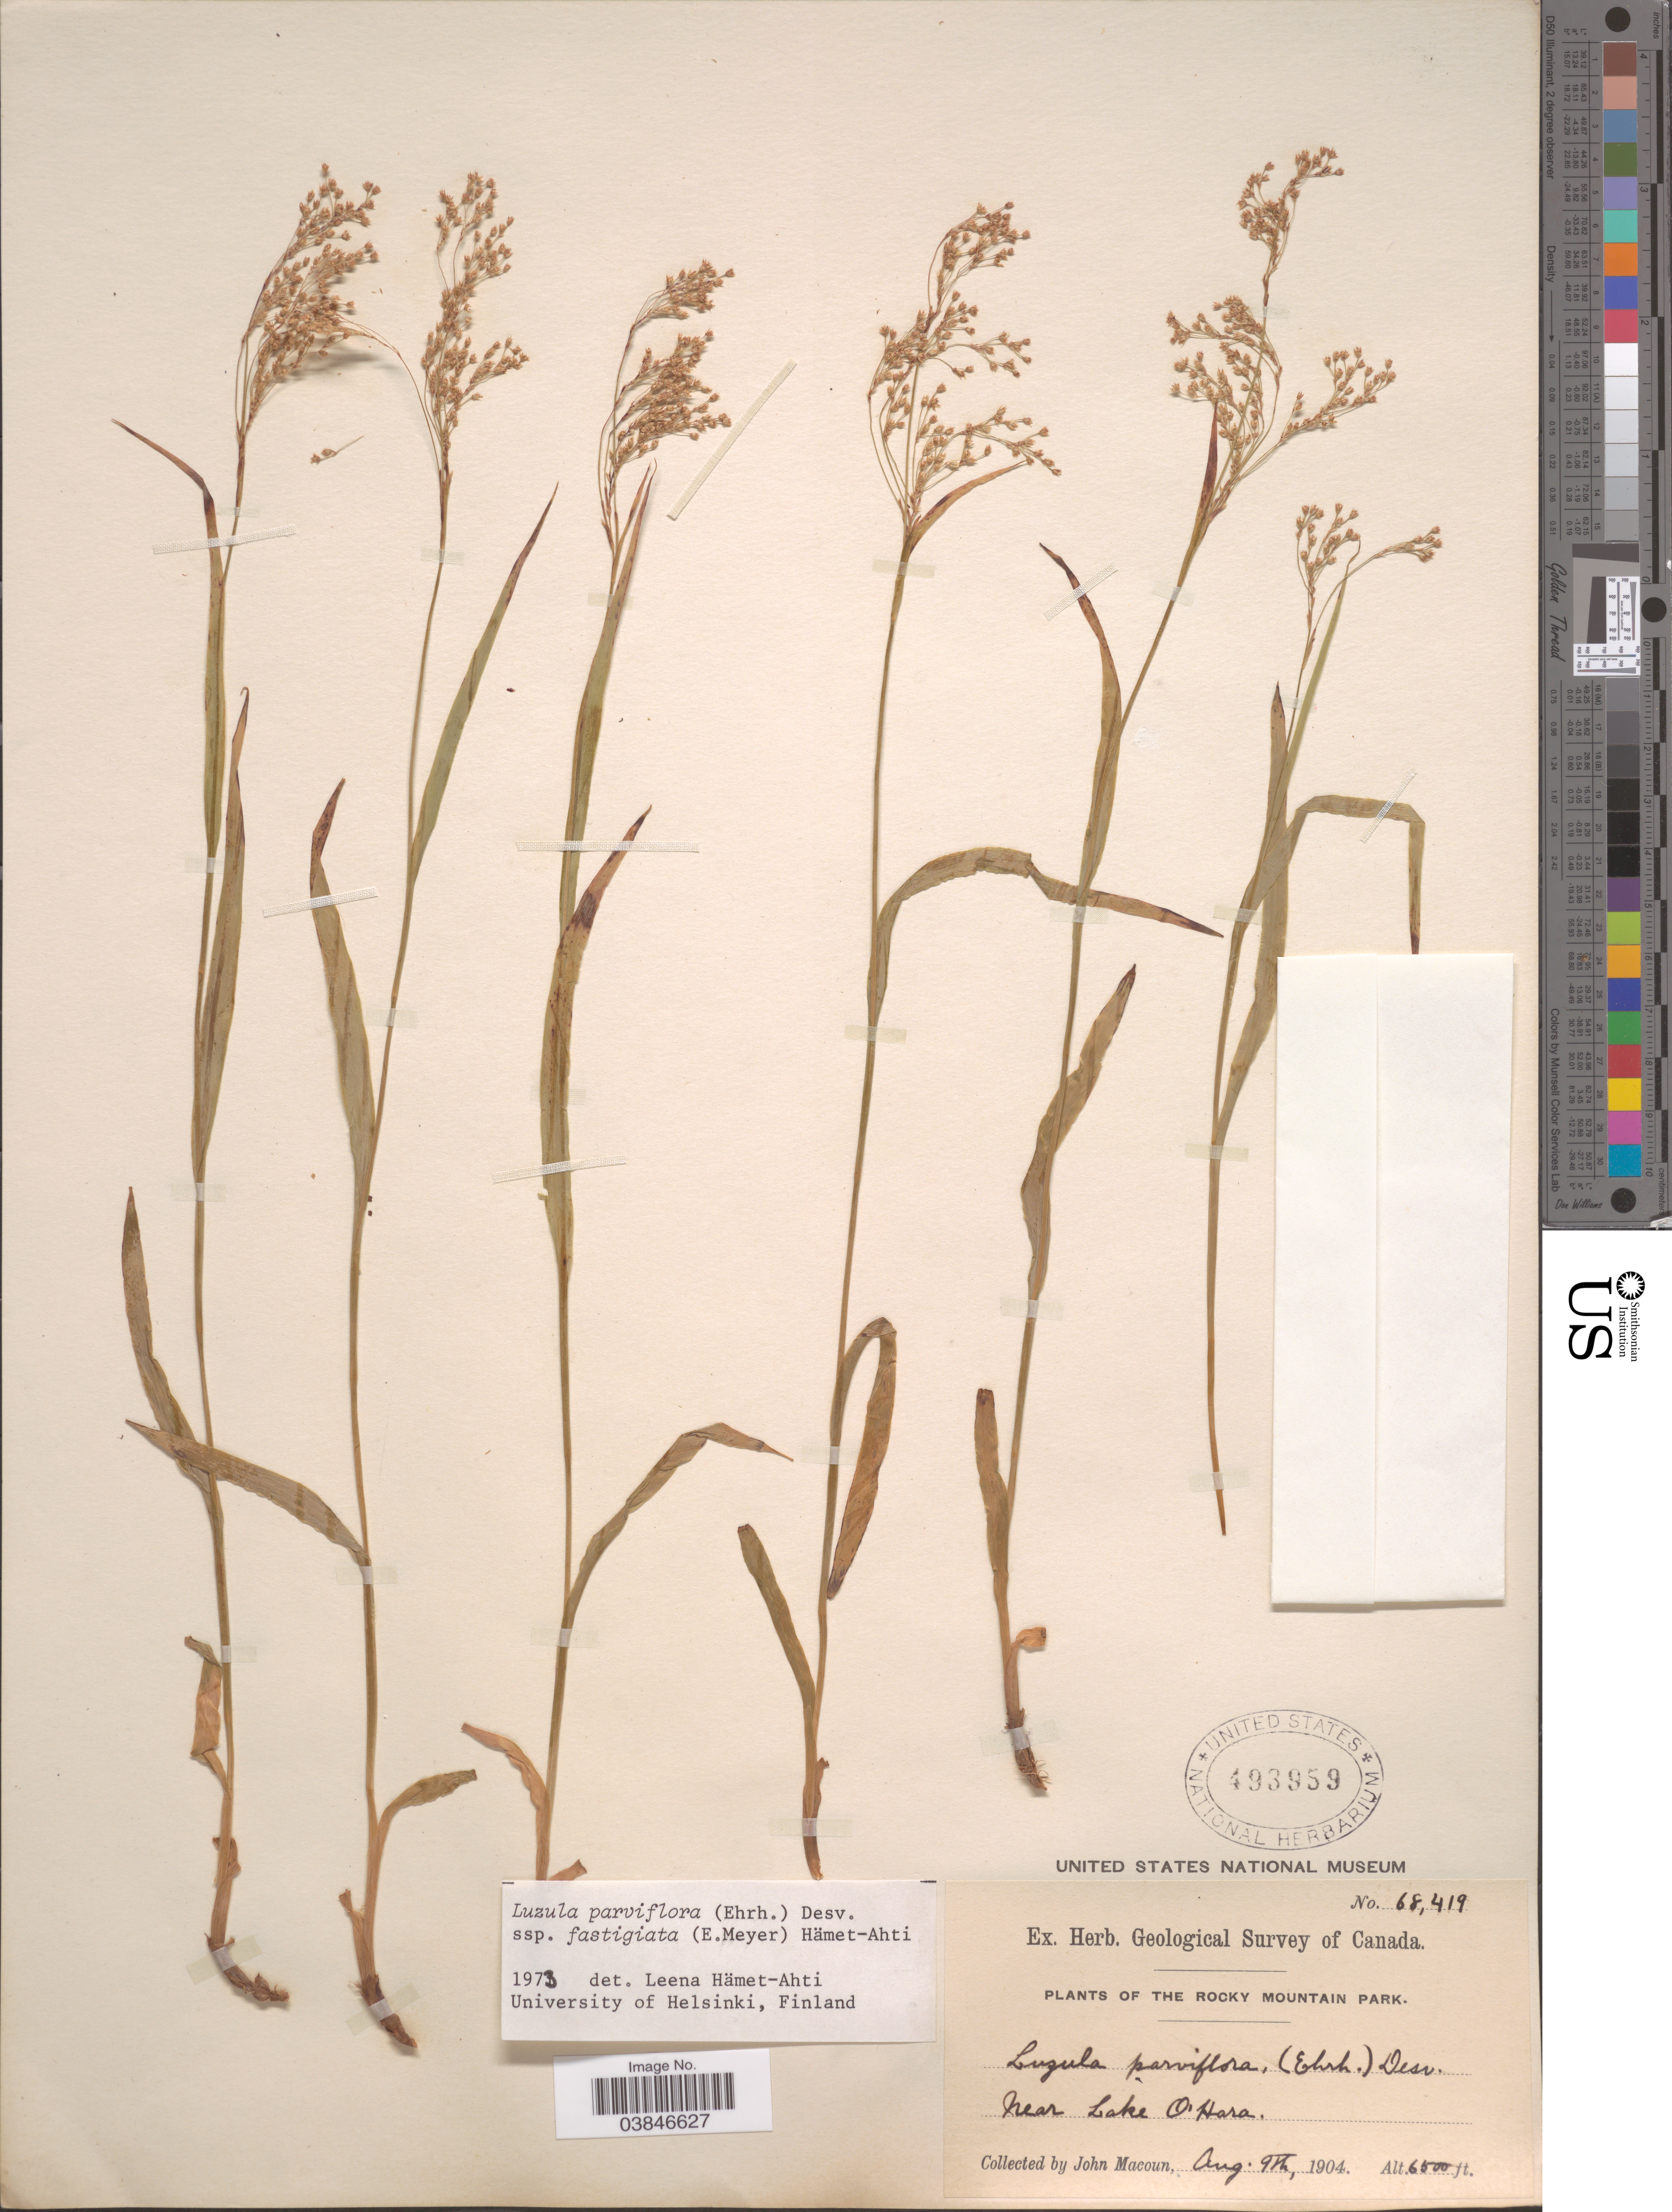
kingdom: Plantae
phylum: Tracheophyta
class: Liliopsida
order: Poales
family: Juncaceae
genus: Luzula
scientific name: Luzula parviflora subsp. fastigiata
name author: Buchenau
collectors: J. Macoun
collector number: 68419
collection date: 1904-08-09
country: Canada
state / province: British Columbia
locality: Rocky Mountain Park. Near Lake O'Hara.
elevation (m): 1981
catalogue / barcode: US 493959